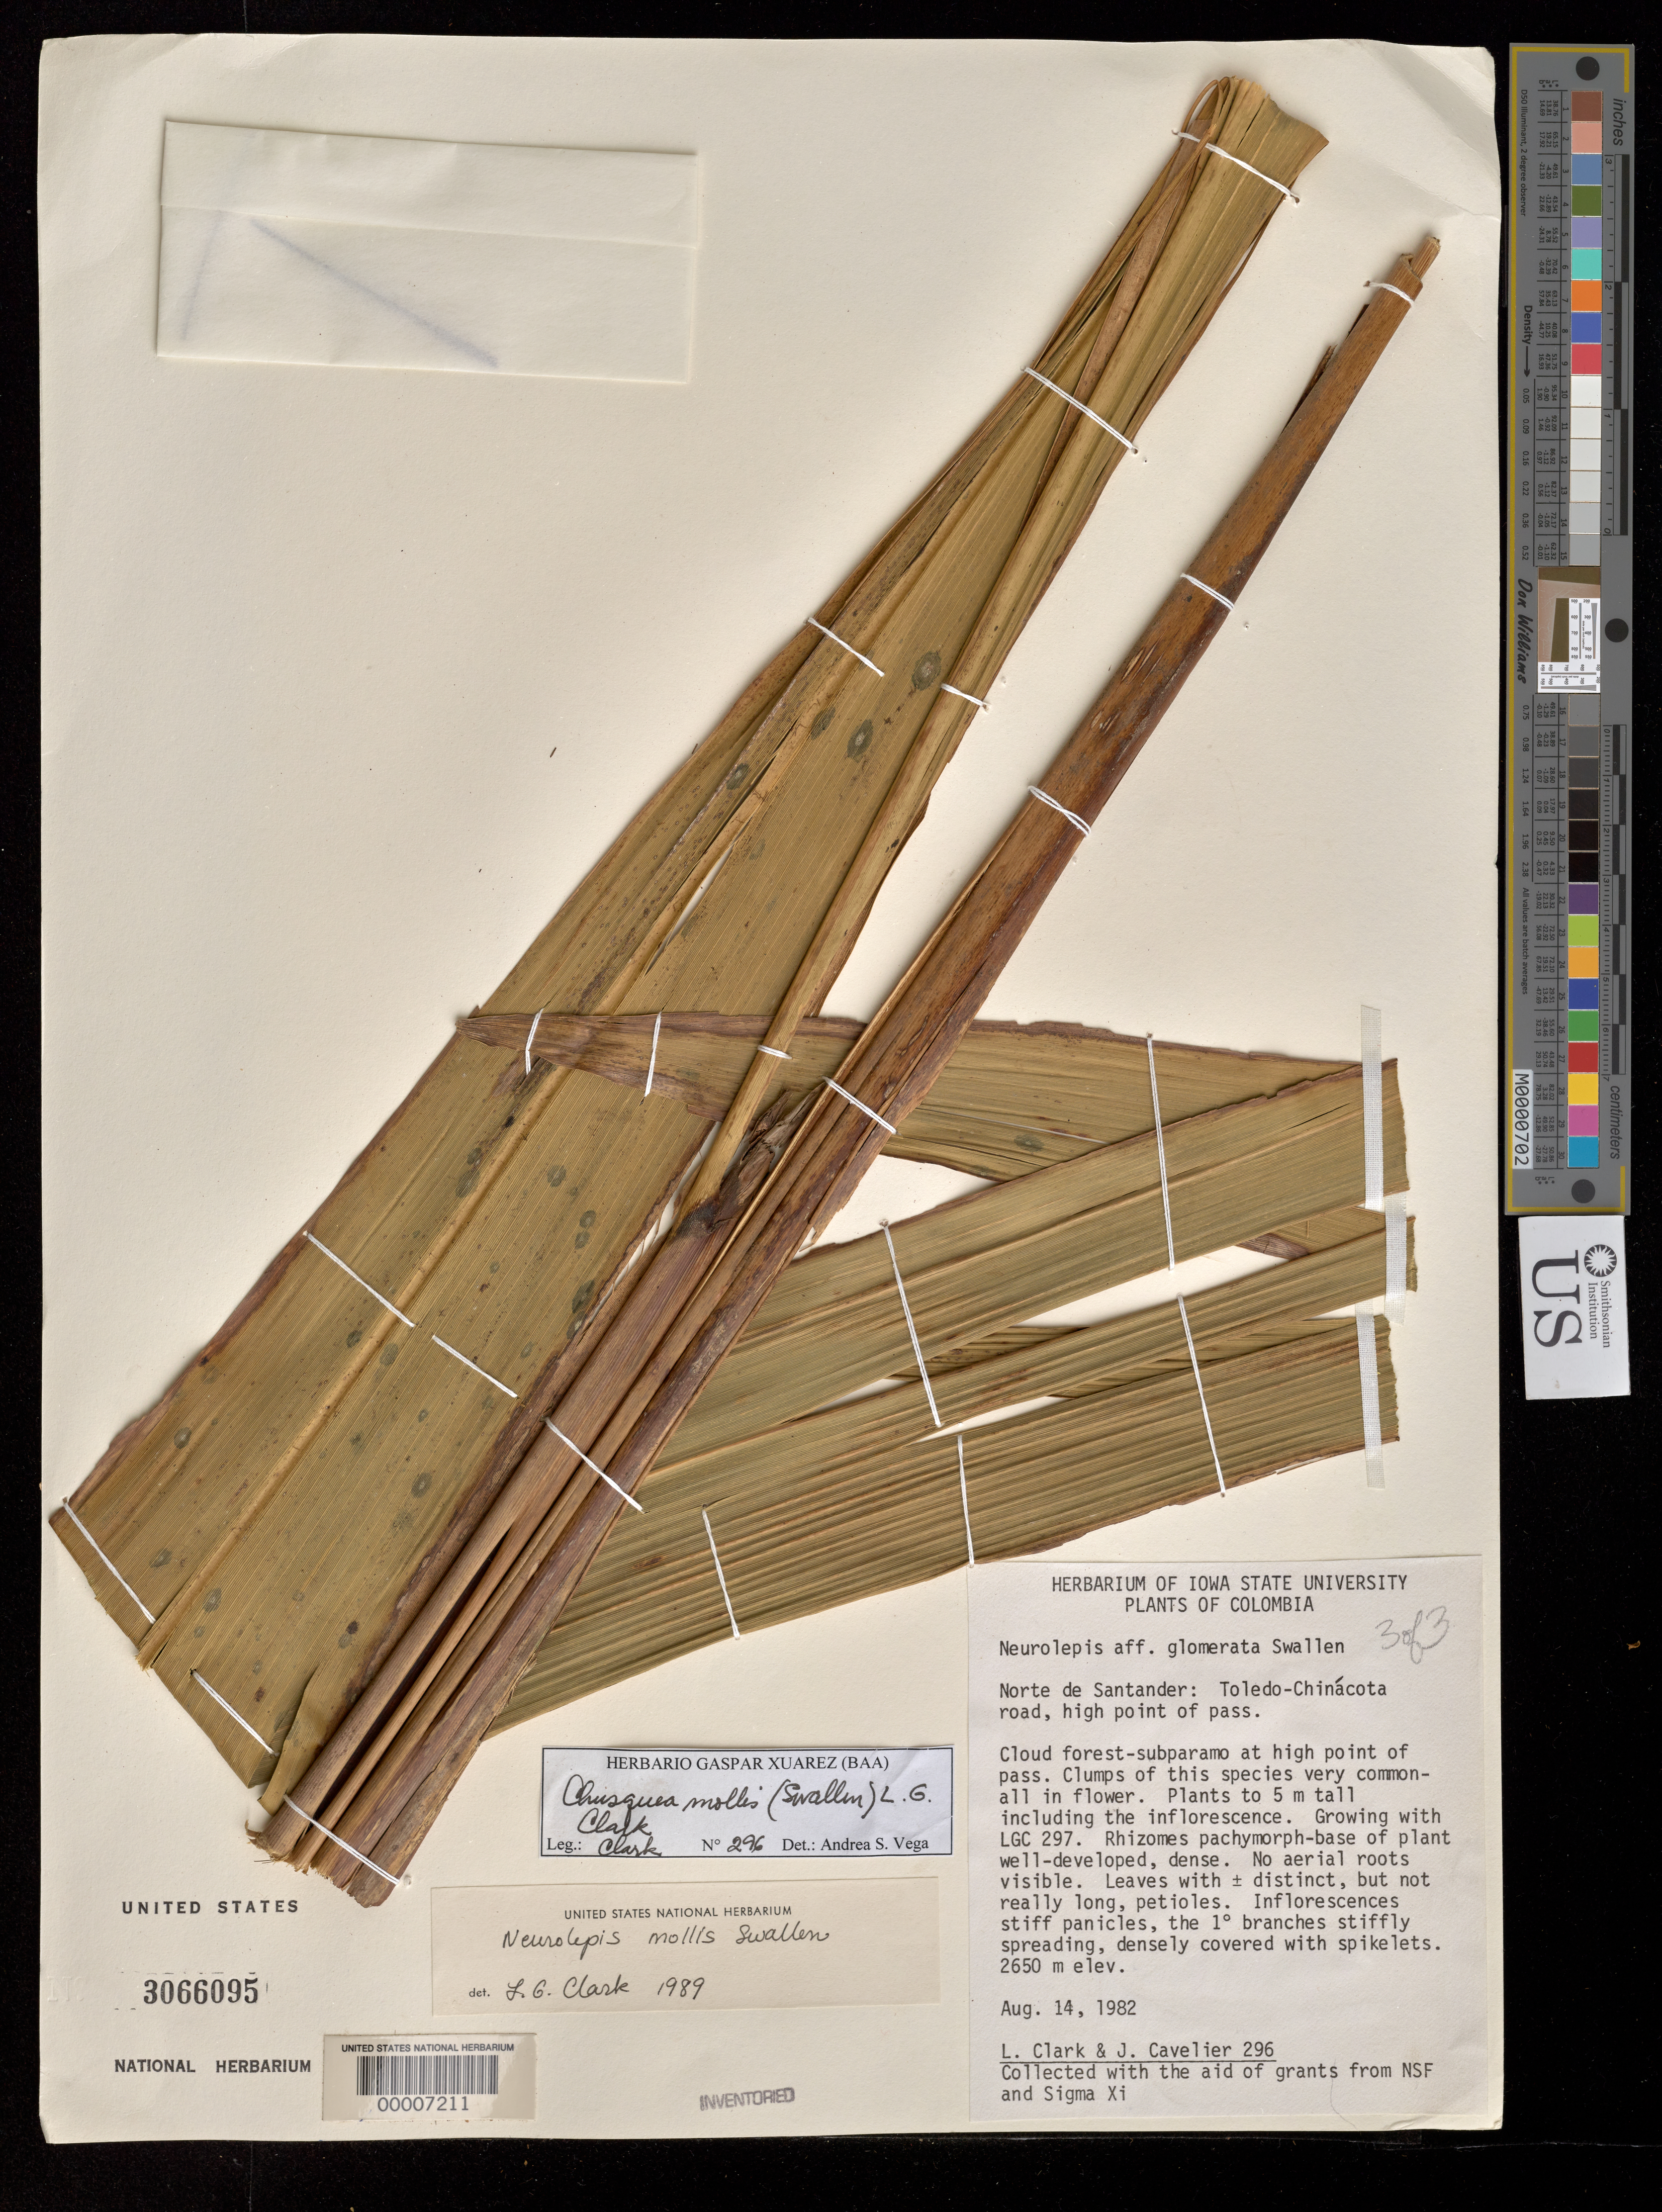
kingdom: Plantae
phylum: Tracheophyta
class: Liliopsida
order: Poales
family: Poaceae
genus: Chusquea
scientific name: Chusquea mollis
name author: (Swallen) L.G. Clark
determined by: Vega, A. S.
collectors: L. G. Clark & J. Cavelier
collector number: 296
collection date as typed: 14 Aug 1982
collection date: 1982-08-14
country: Colombia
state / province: Norte de Santander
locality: Toledo-China Cota road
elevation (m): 2650